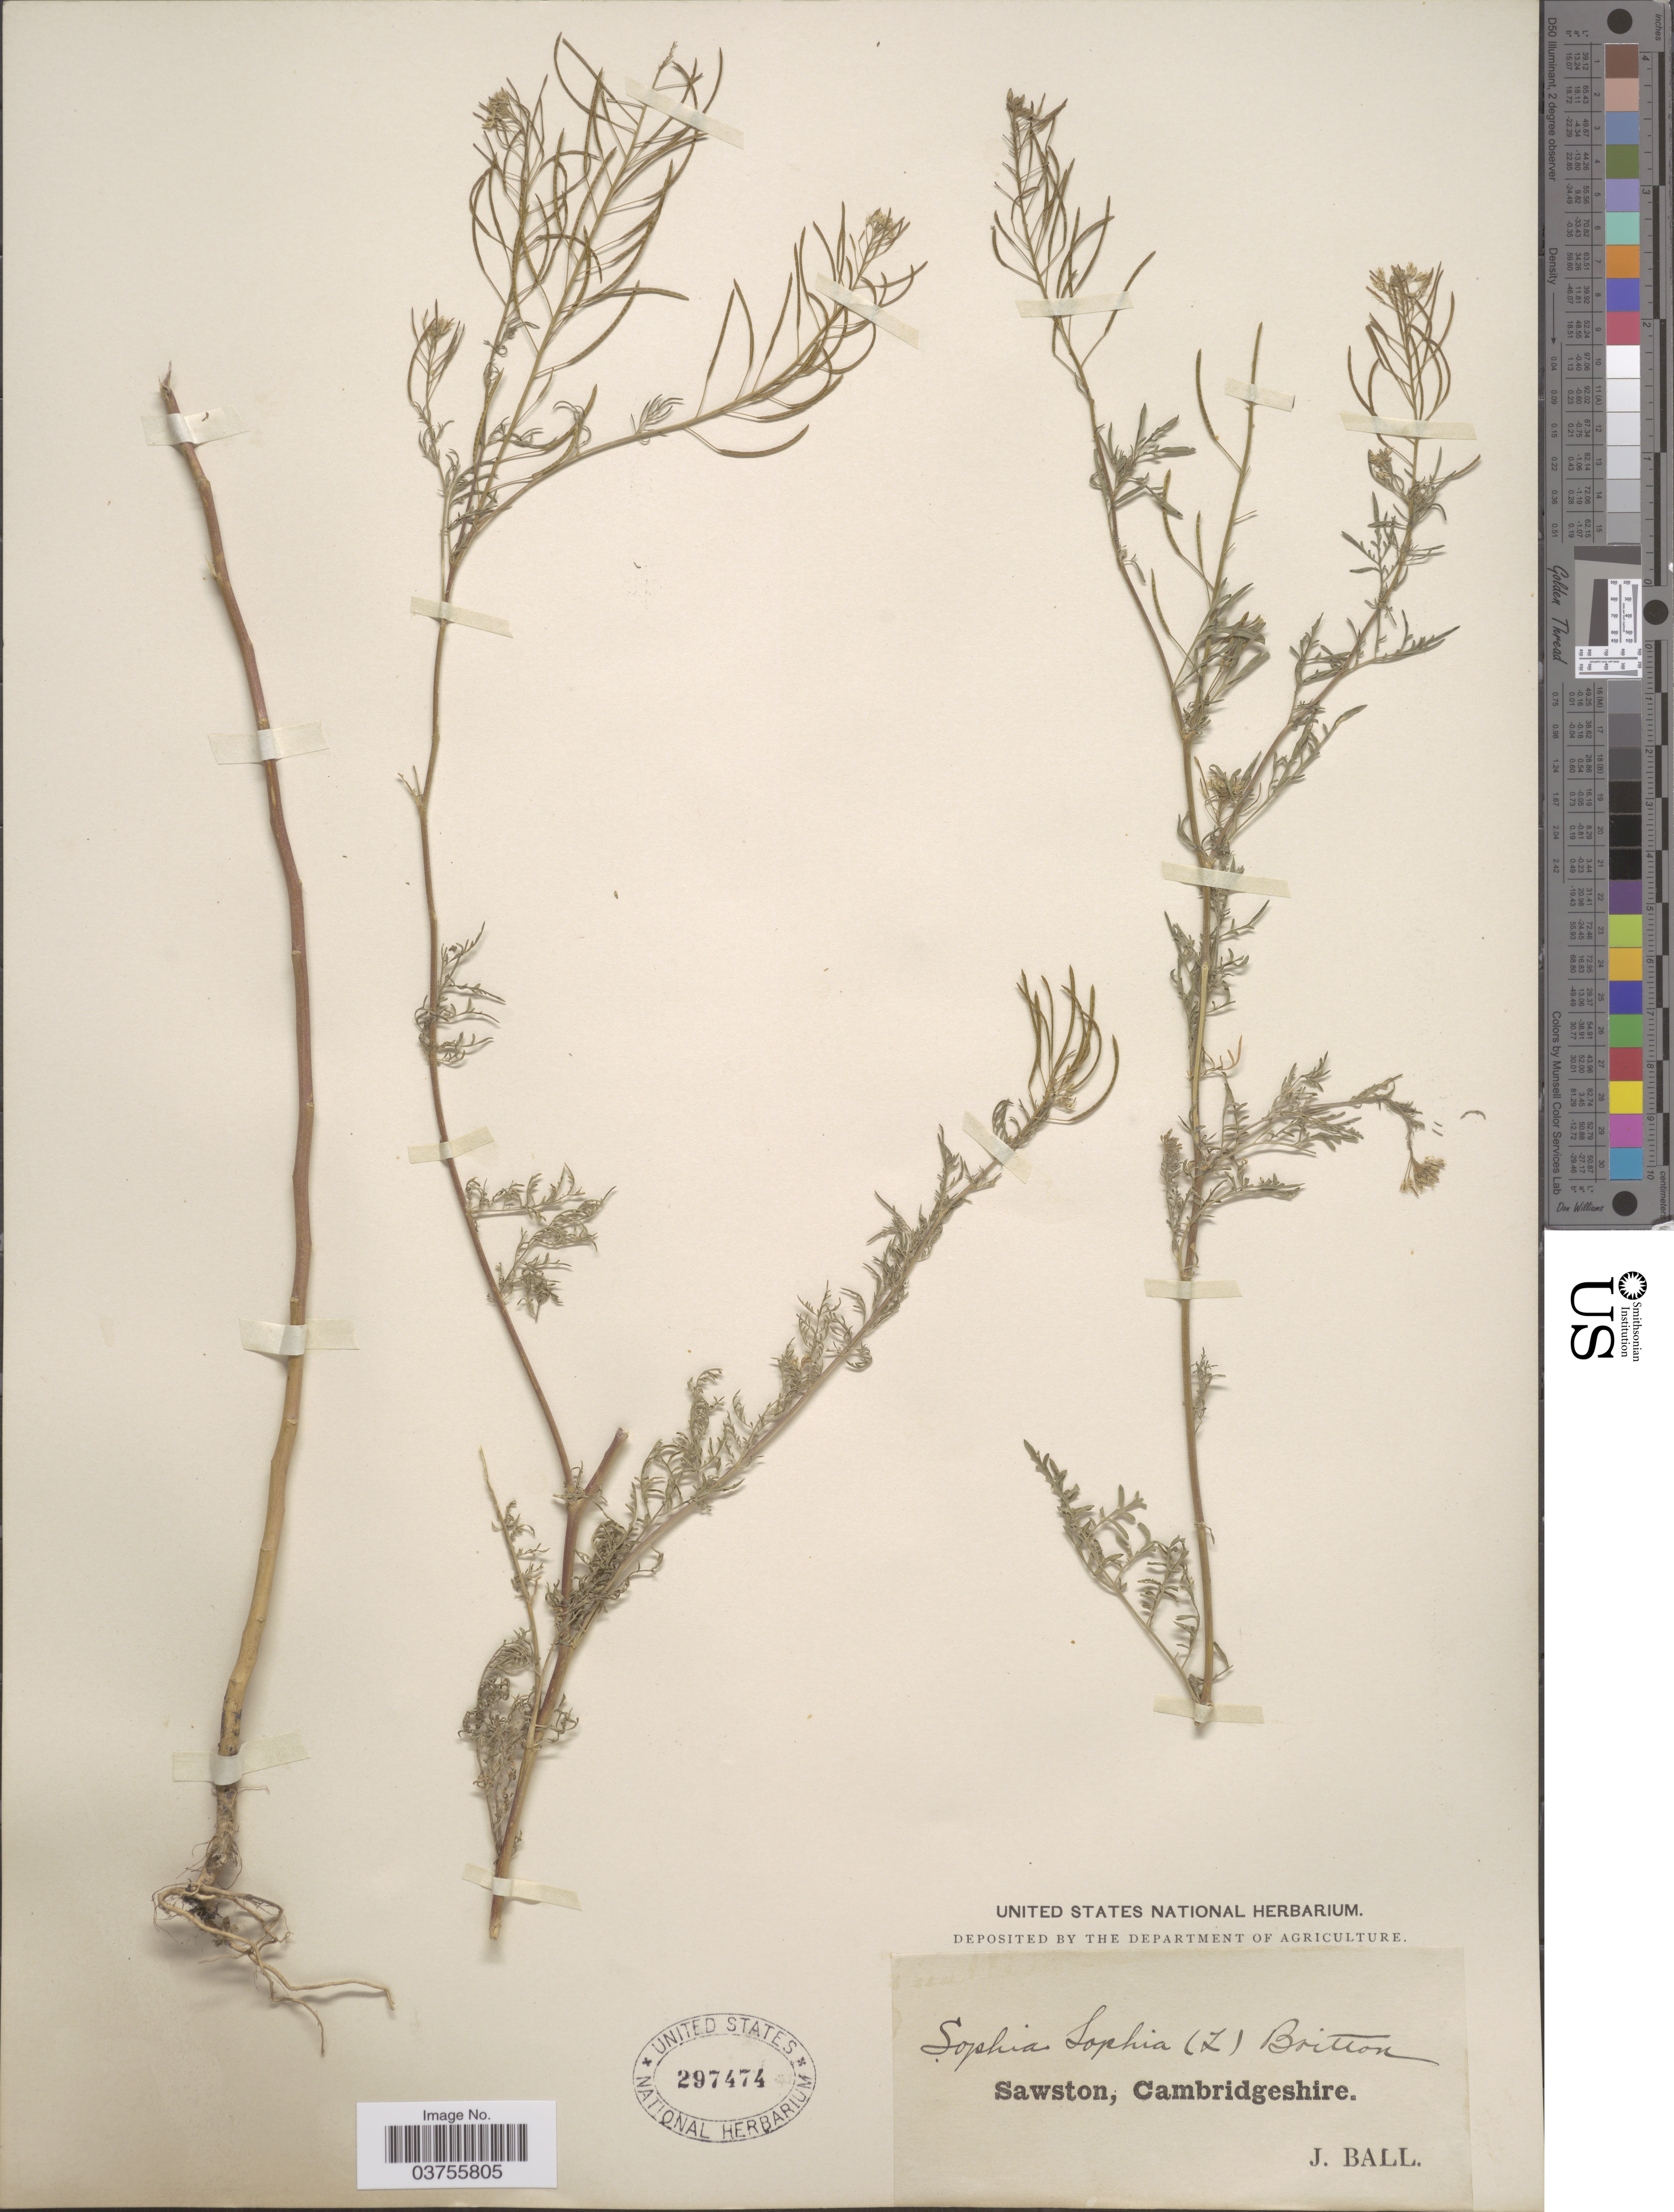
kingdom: Plantae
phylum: Tracheophyta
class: Magnoliopsida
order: Brassicales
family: Brassicaceae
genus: Sophia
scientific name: Sophia sophia (L.) Britton nom. illeg. (tautonym)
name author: (L.) Britton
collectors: J. Ball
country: United Kingdom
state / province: England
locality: Sawston, Cambridgeshire.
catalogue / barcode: US 297474